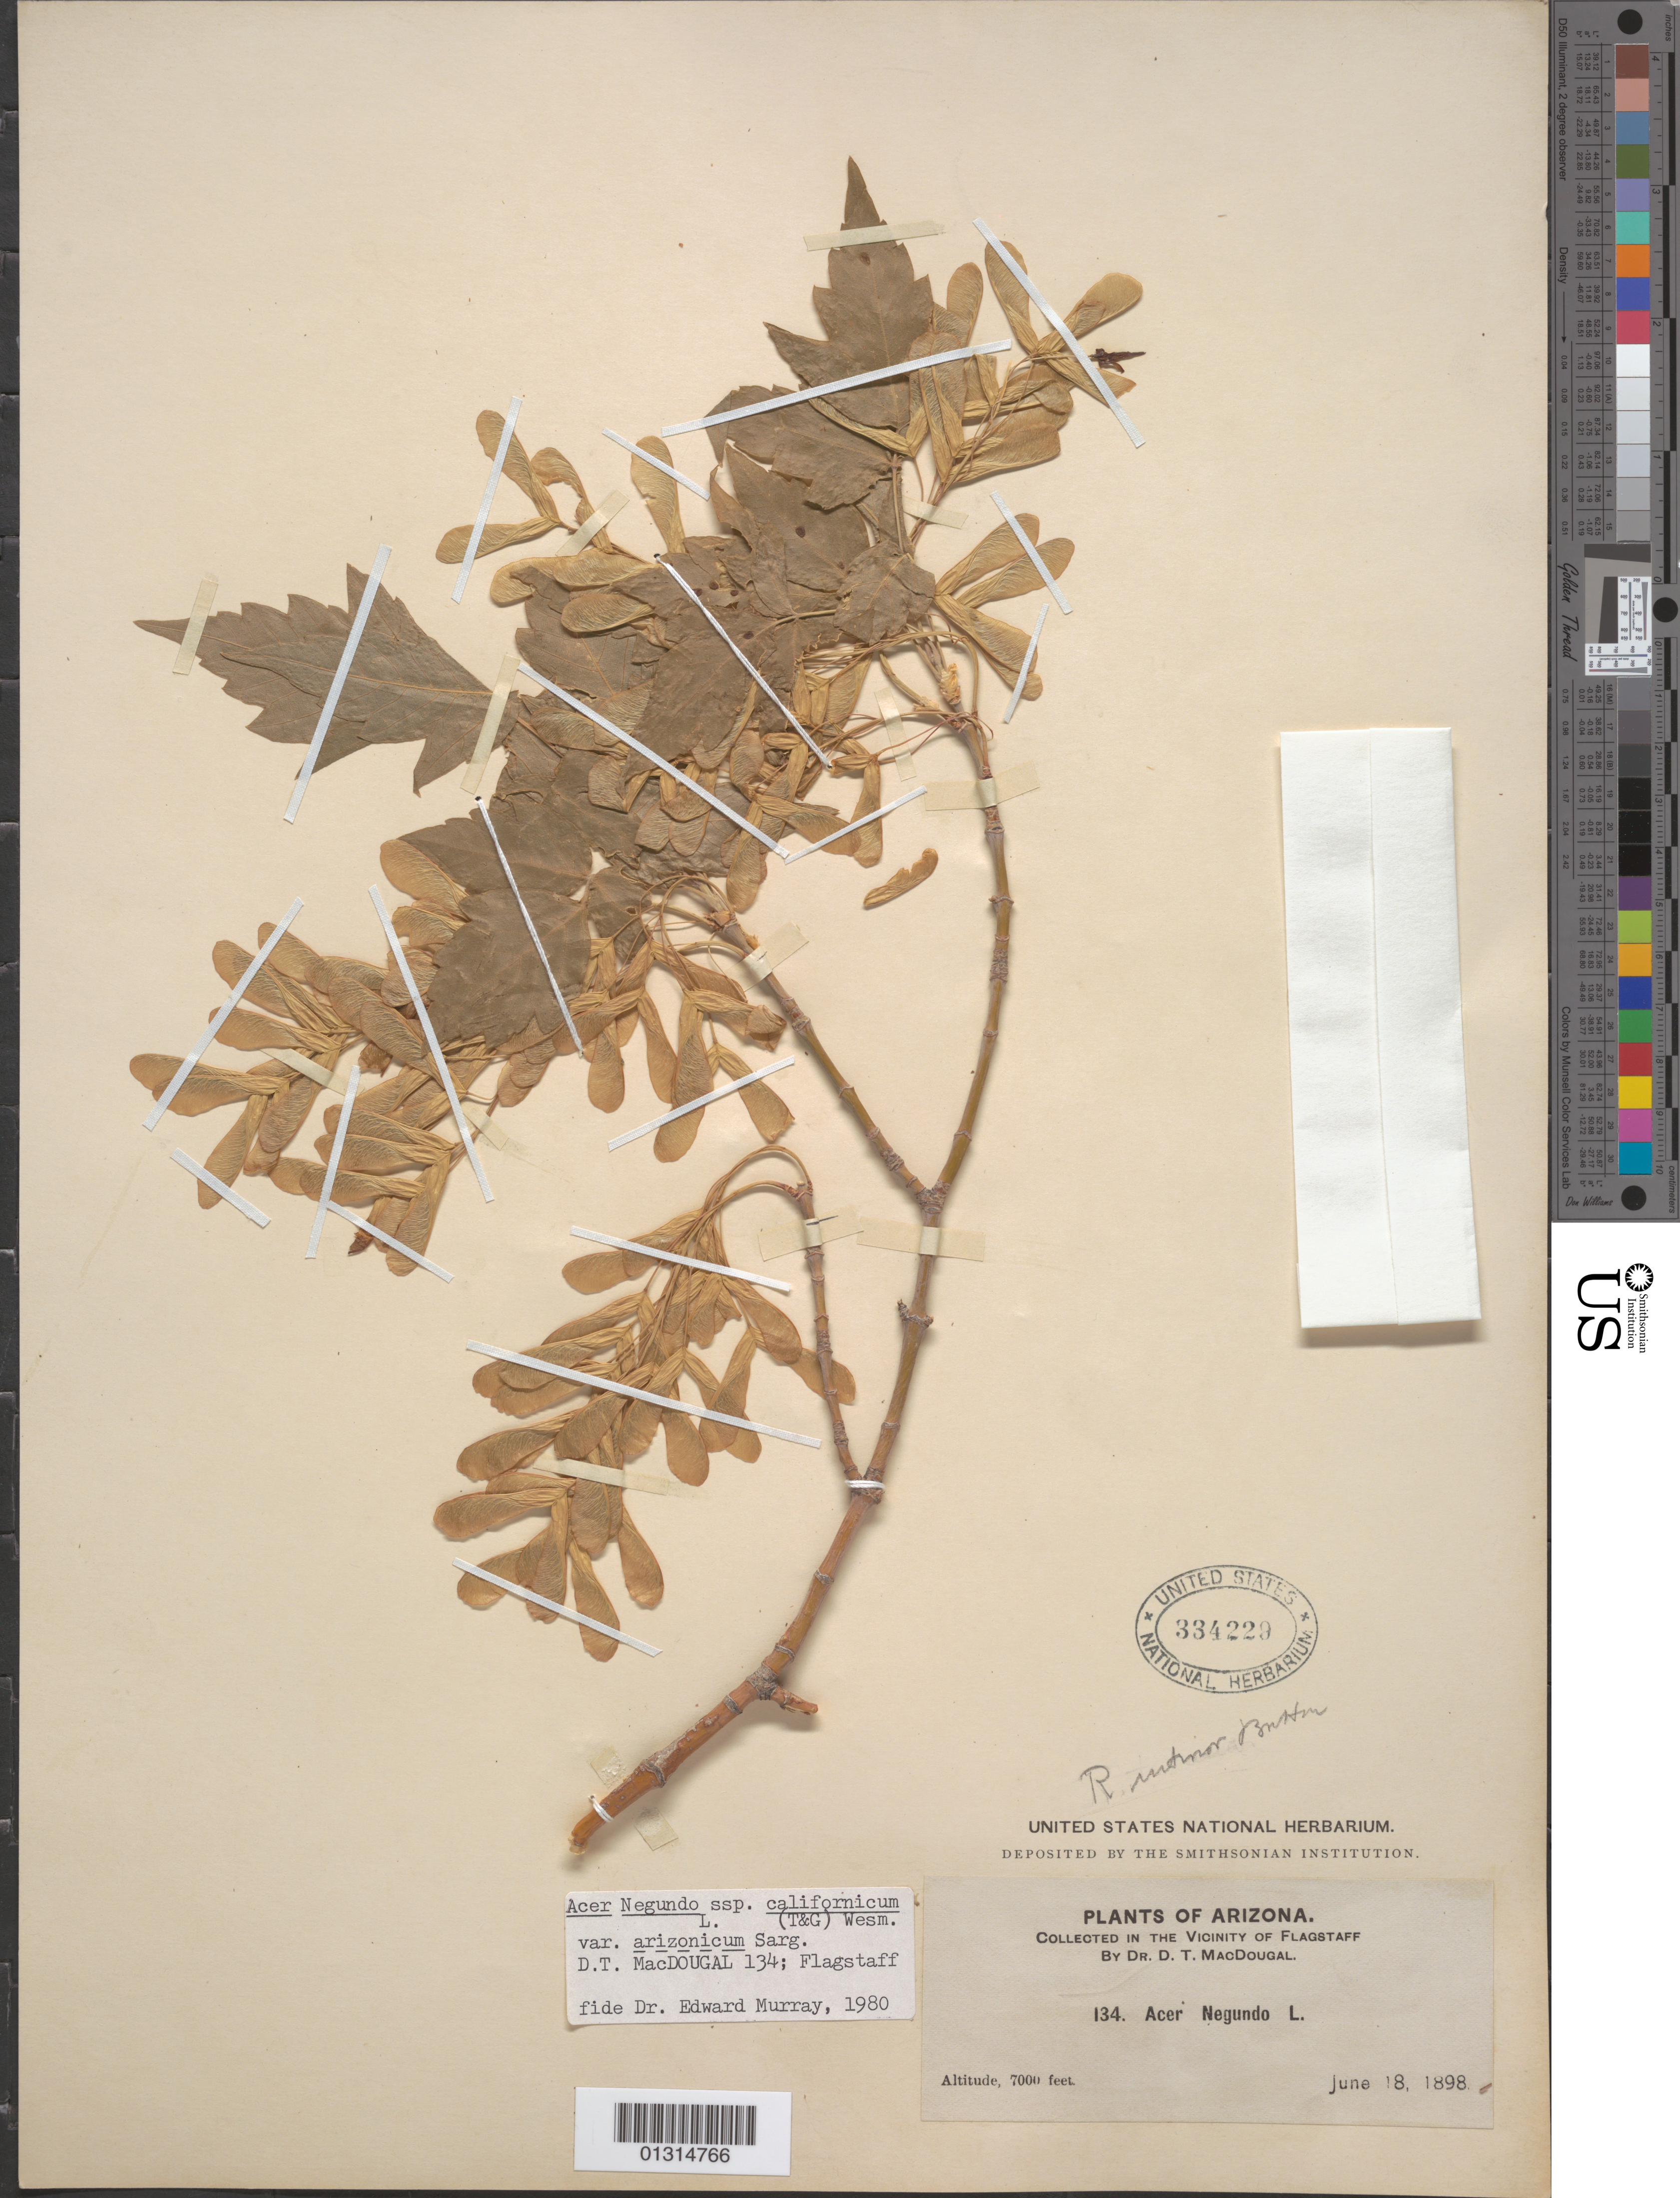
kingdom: Plantae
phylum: Tracheophyta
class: Magnoliopsida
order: Sapindales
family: Sapindaceae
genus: Acer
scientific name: Acer negundo subsp. californicum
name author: (Torr. & A. Gray) Wesm.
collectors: D. T. MacDougal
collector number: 134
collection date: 1898-06-18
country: United States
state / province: Arizona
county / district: Coconino Co.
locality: Flagstaff vicinity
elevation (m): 2134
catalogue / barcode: US 334229